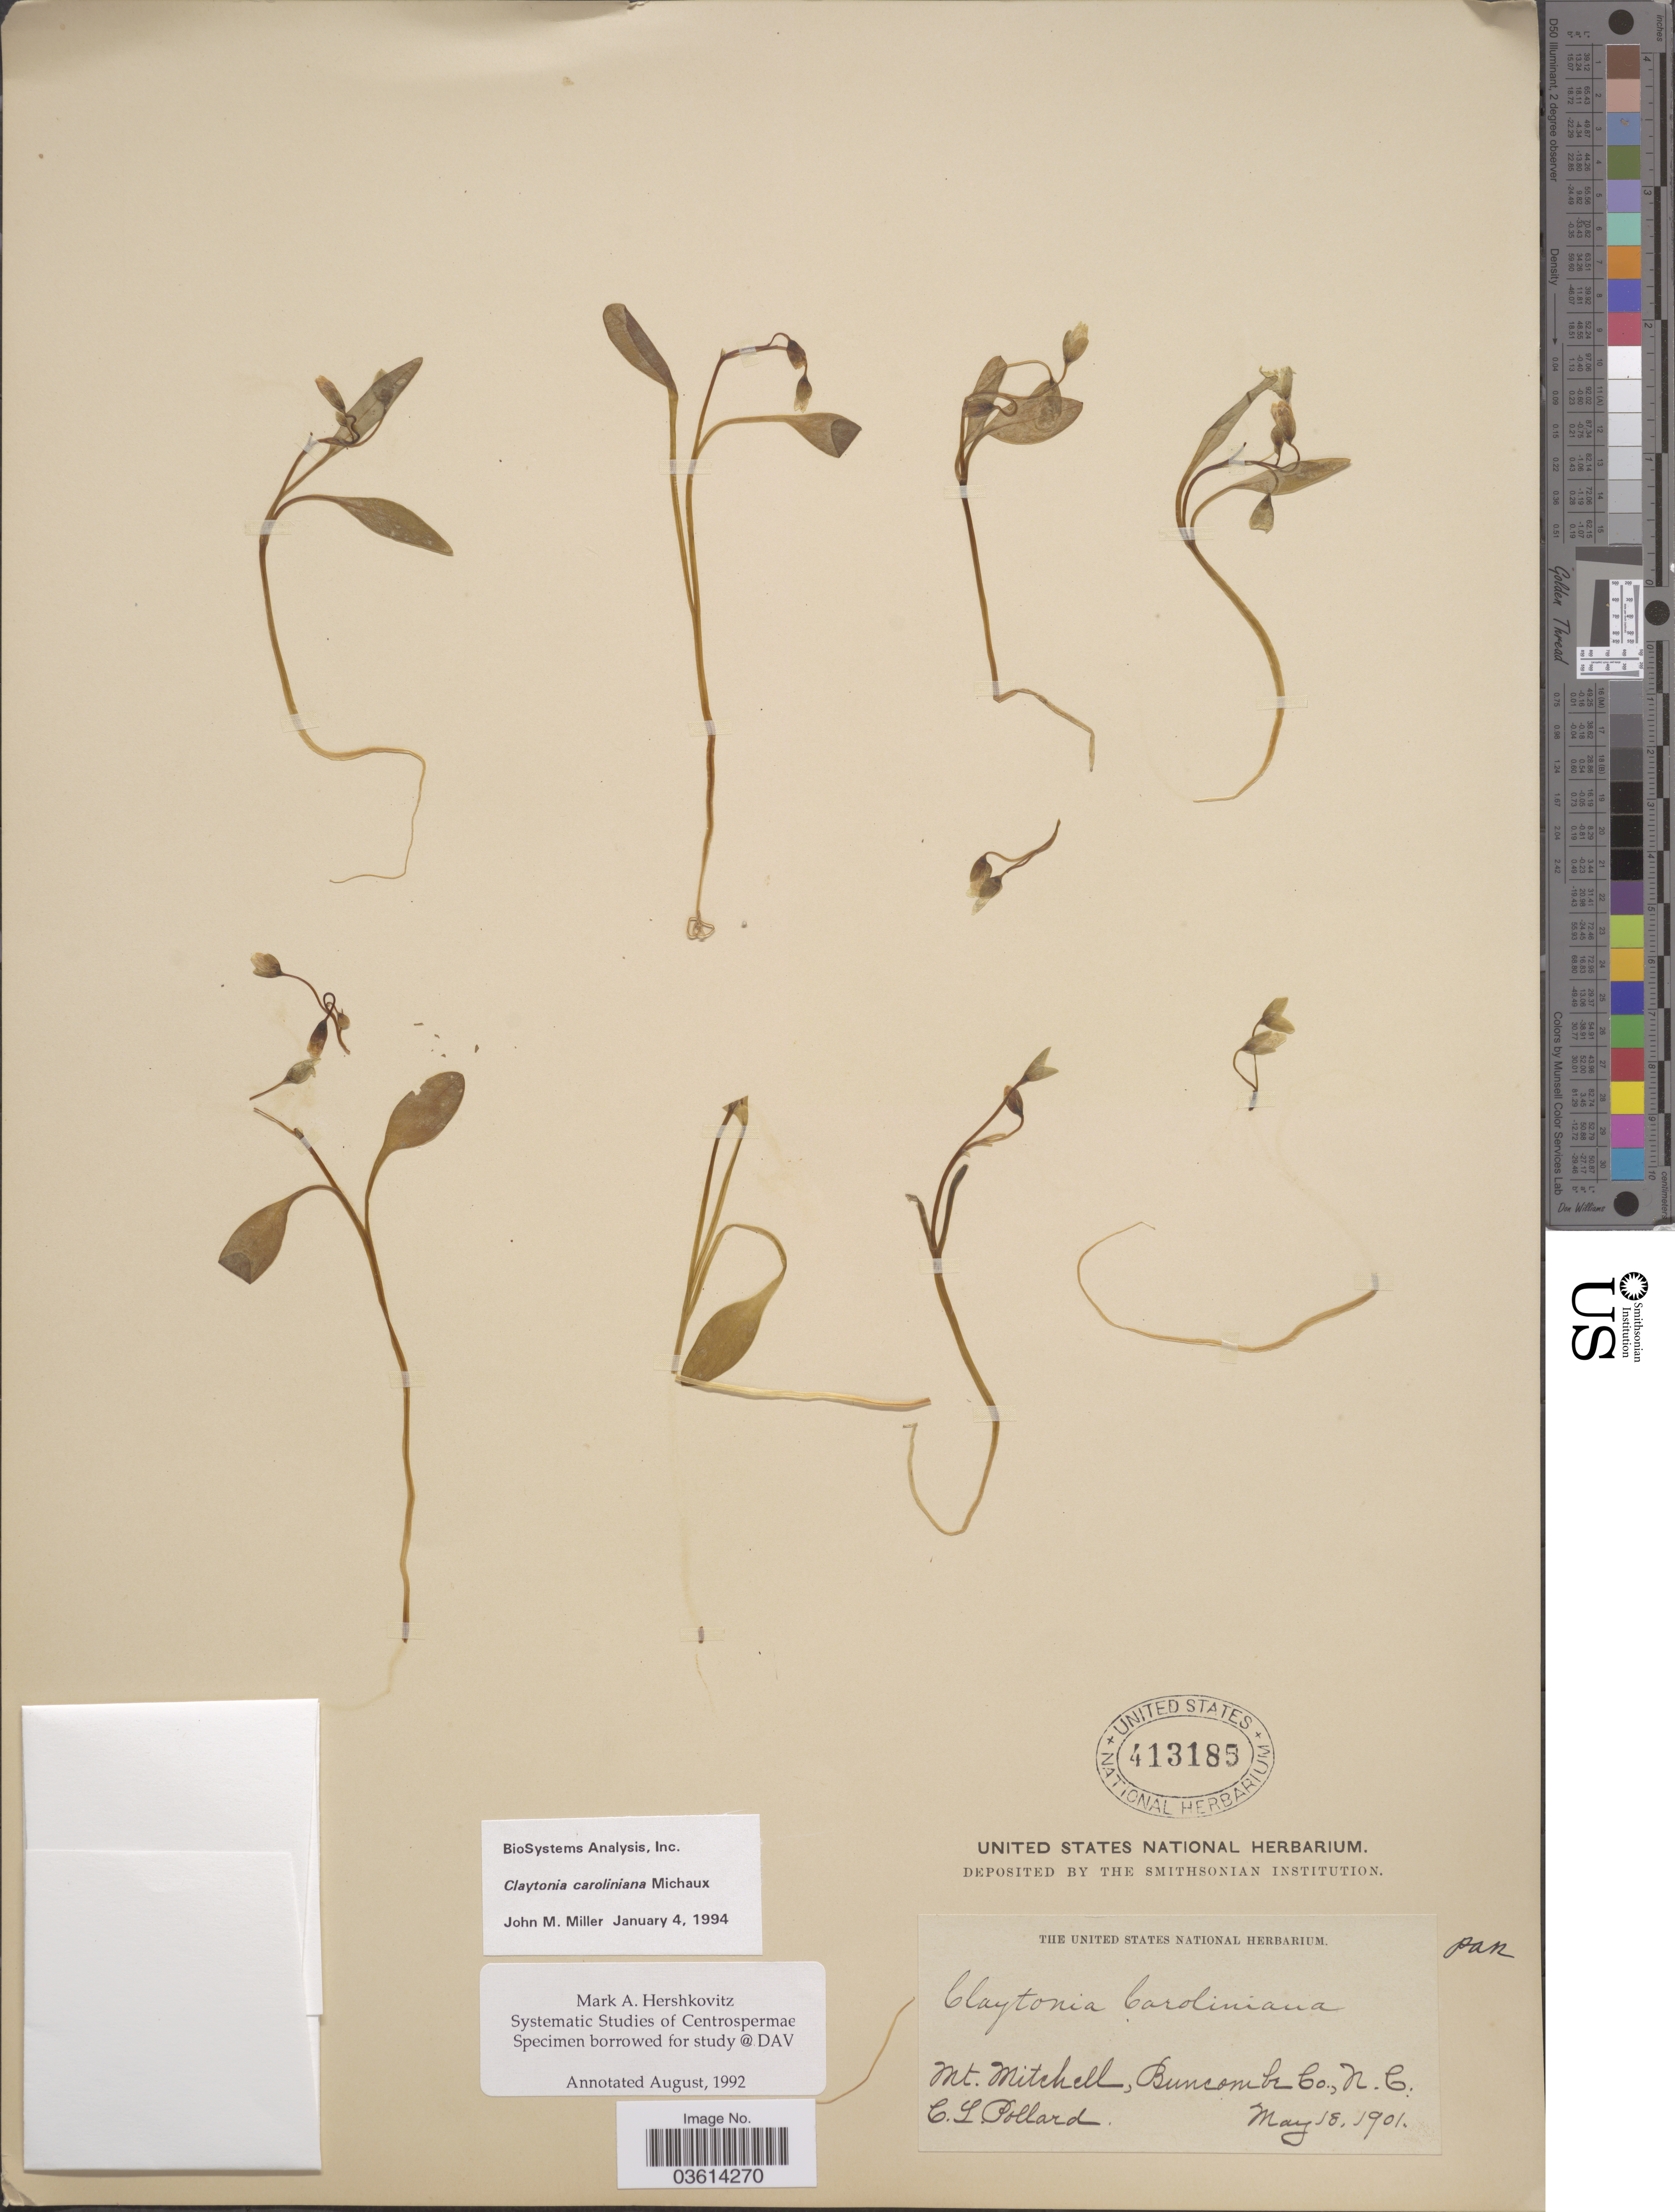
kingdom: Plantae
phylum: Tracheophyta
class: Magnoliopsida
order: Caryophyllales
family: Montiaceae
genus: Claytonia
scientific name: Claytonia caroliniana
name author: Michx.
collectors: C. L. Pollard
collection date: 1901-05-18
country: United States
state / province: North Carolina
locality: Mt. Mitchell, Buncombe Co.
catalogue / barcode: US 413185